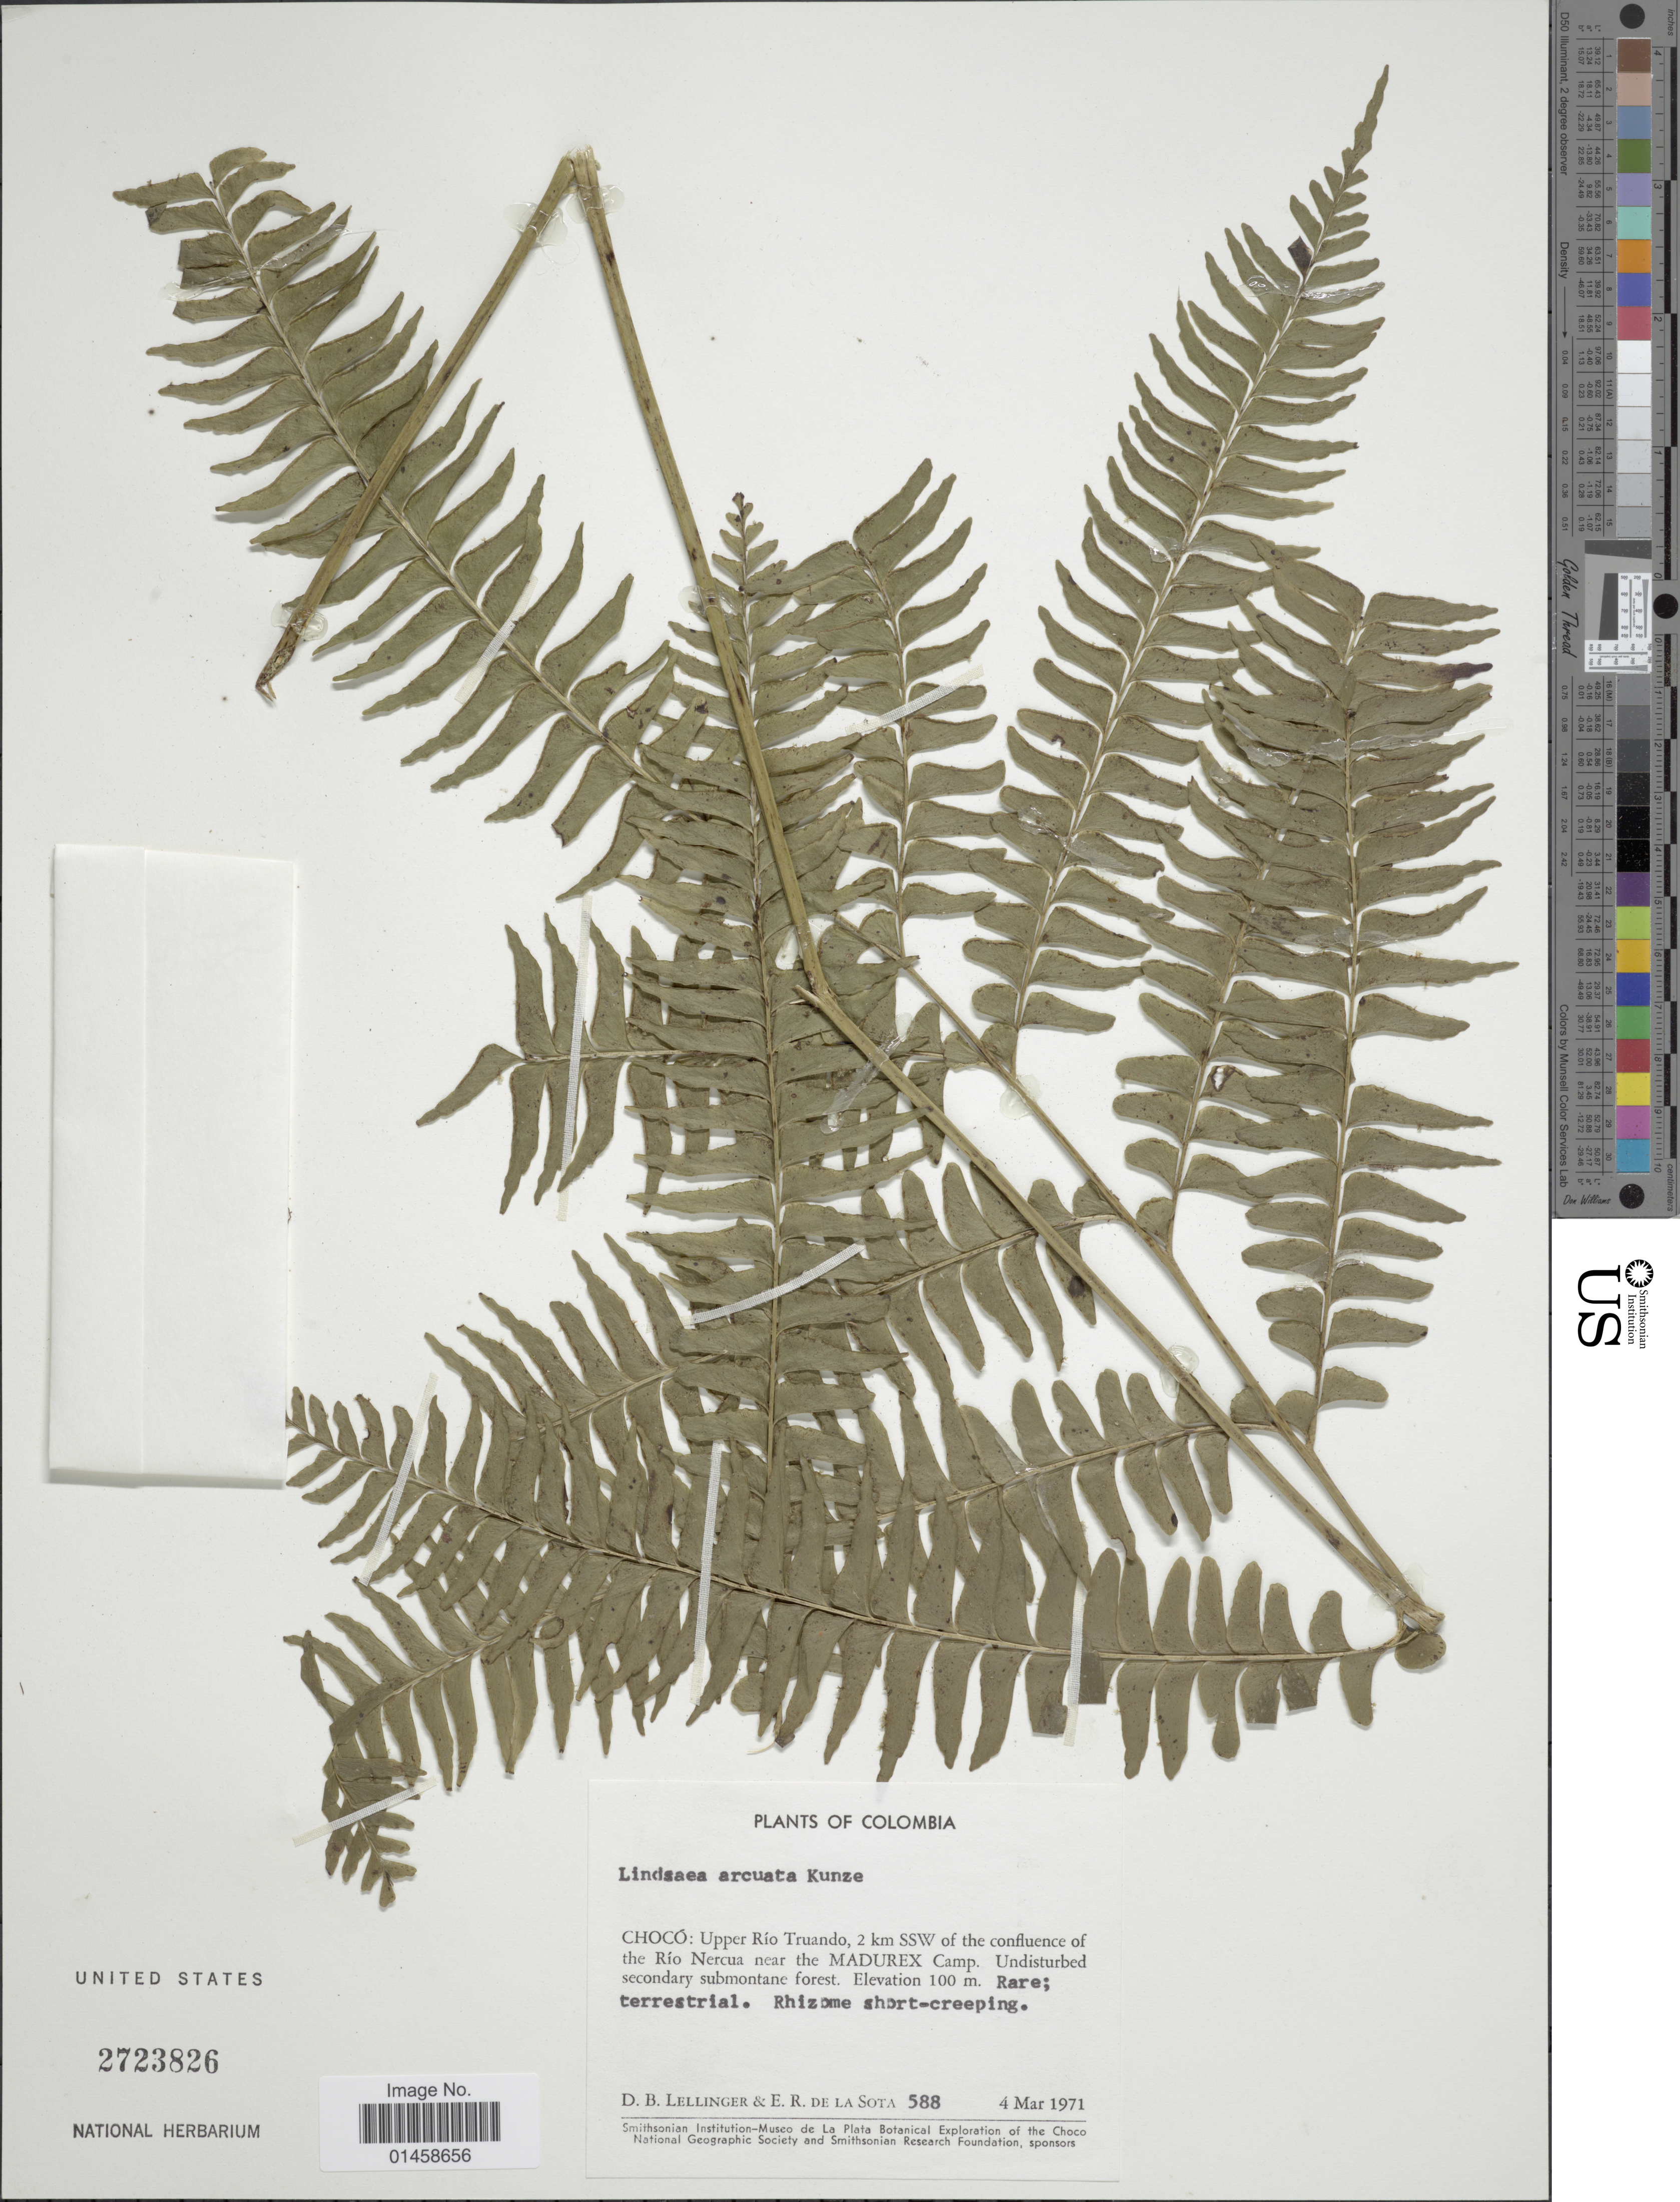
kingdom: Plantae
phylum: Tracheophyta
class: Polypodiopsida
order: Polypodiales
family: Lindsaeaceae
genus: Lindsaea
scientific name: Lindsaea arcuata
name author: Kunze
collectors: D. B. Lellinger & E. R. de la Sota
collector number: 588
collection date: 1971-03-04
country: Colombia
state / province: Chocó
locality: Upper Río Truando, 2 km SSW of the confluence of the Río Nercua near the MADUREX Camp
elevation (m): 100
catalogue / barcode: US 2723826